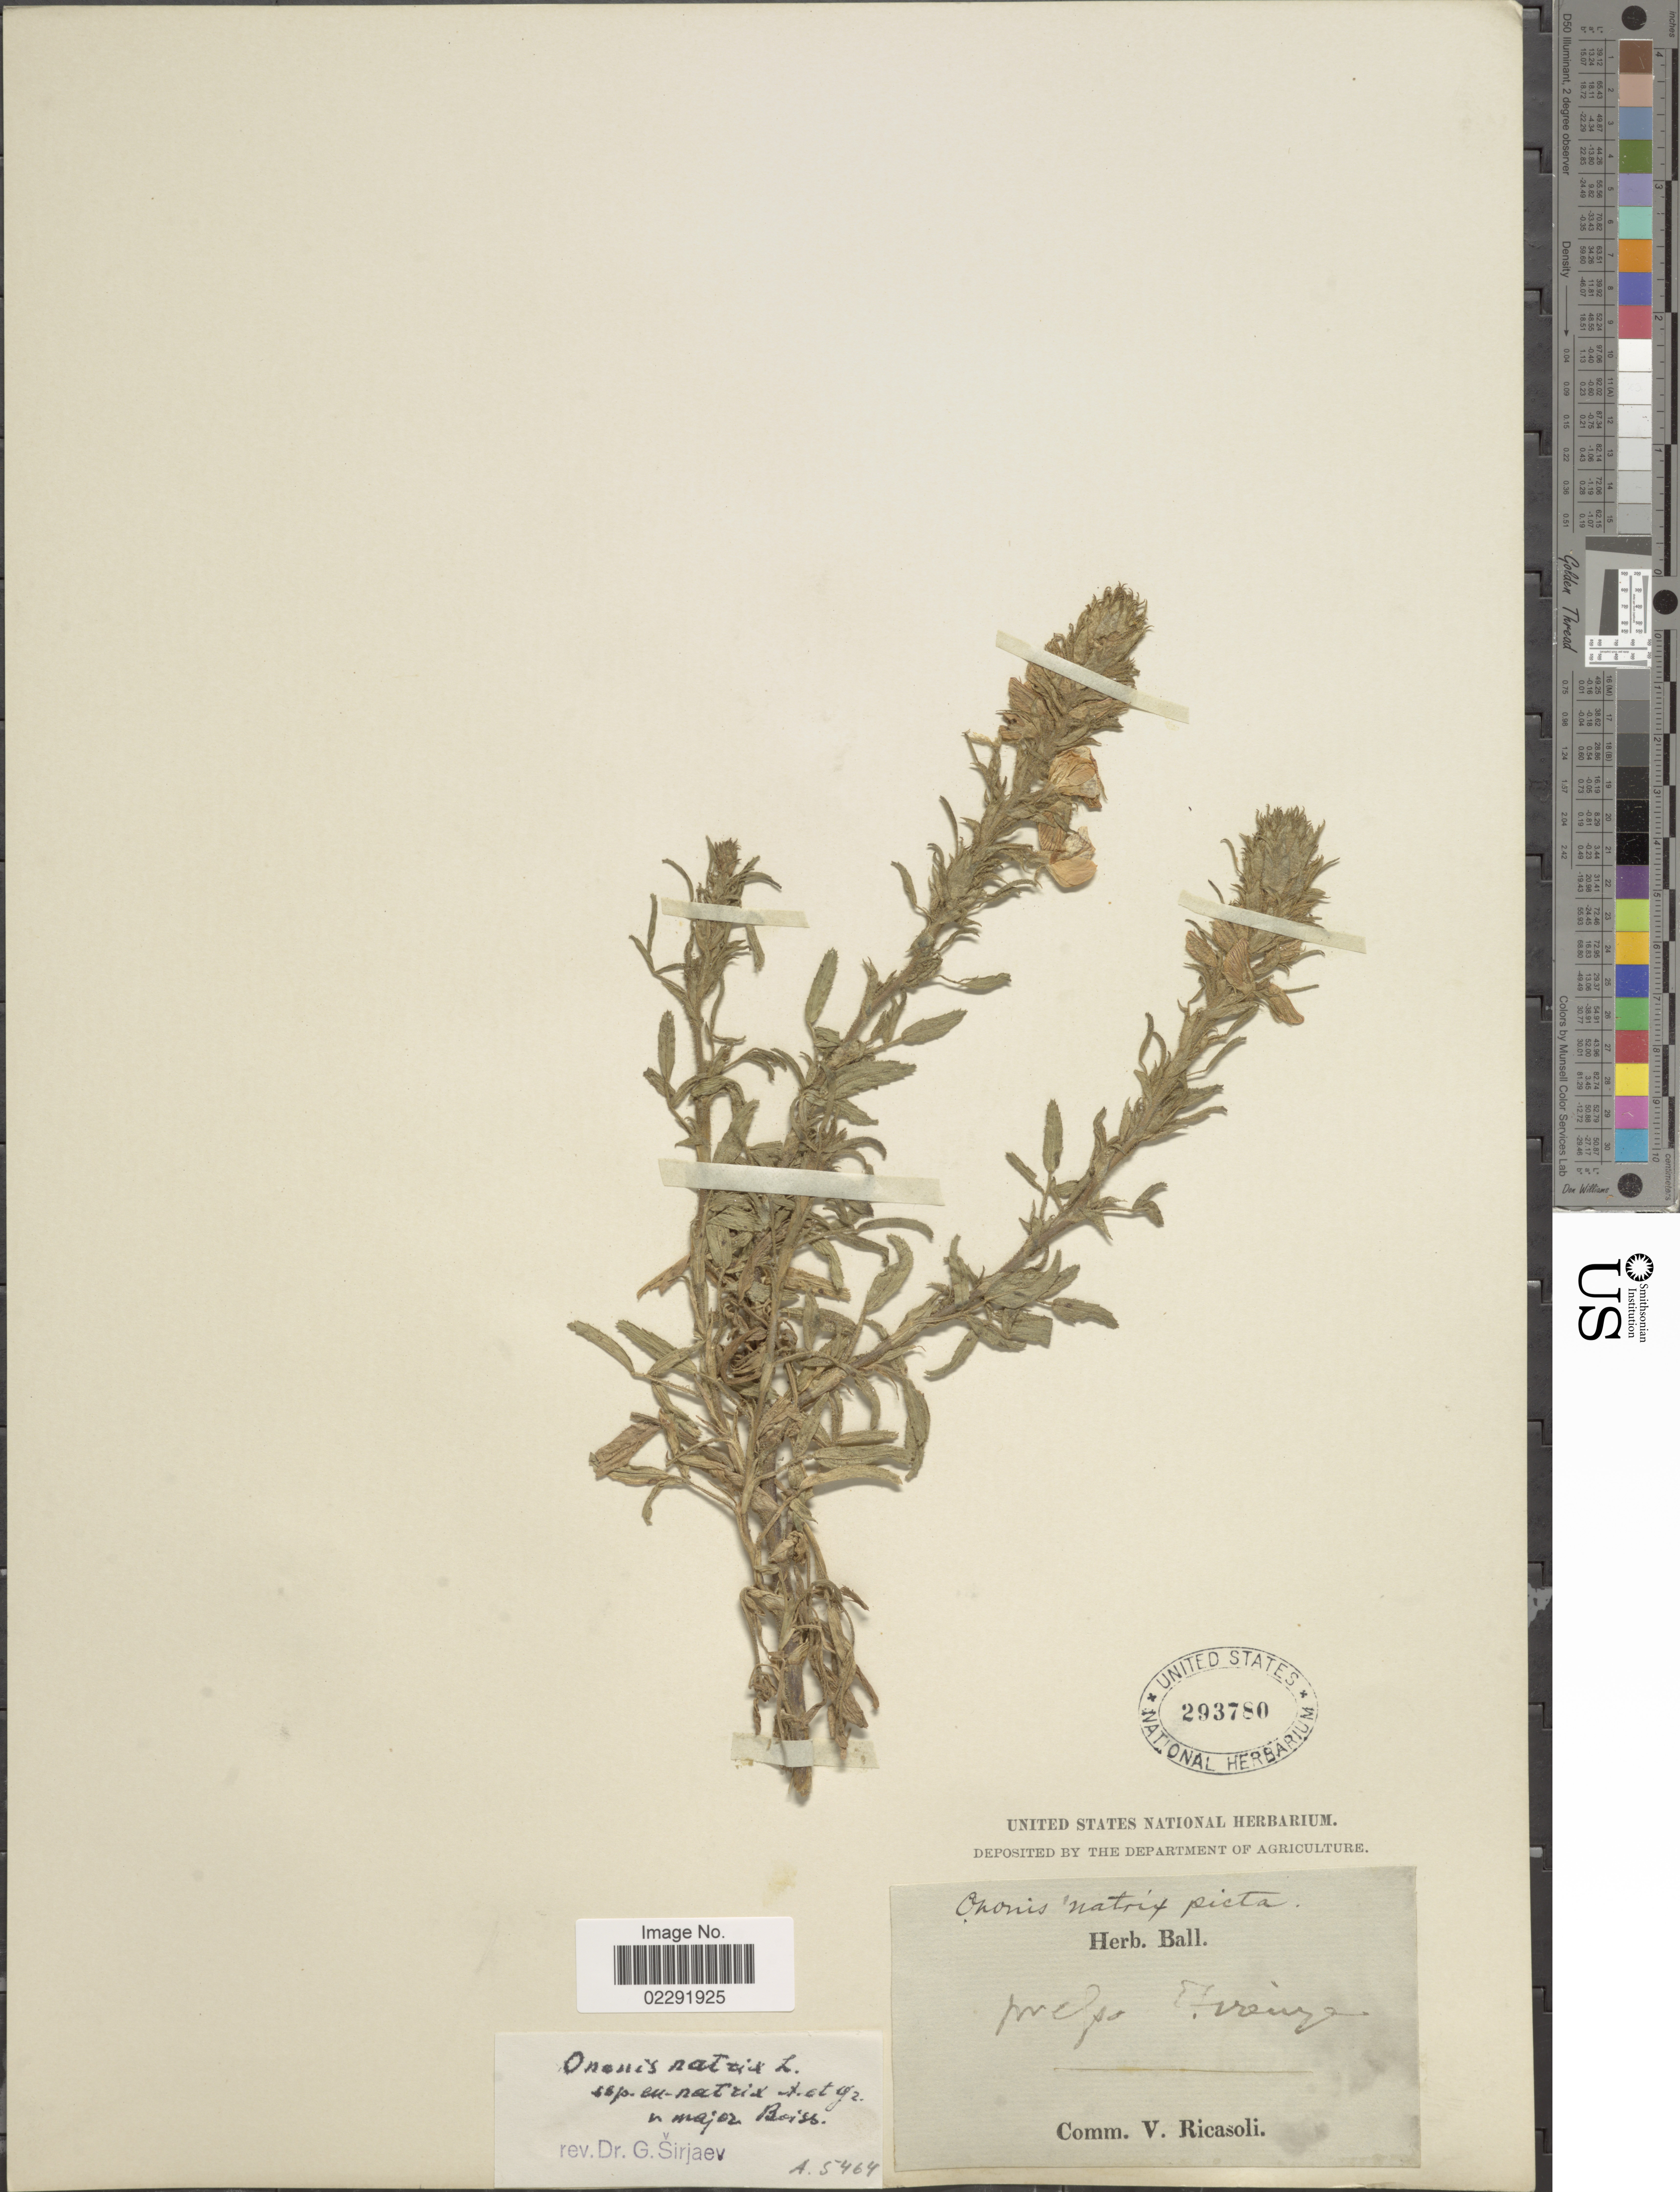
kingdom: Plantae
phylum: Tracheophyta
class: Magnoliopsida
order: Fabales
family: Fabaceae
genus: Ononis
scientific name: Ononis natrix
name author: L.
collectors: ex herb. Ball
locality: Prope Etrreinge [interpreted]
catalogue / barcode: US 293780